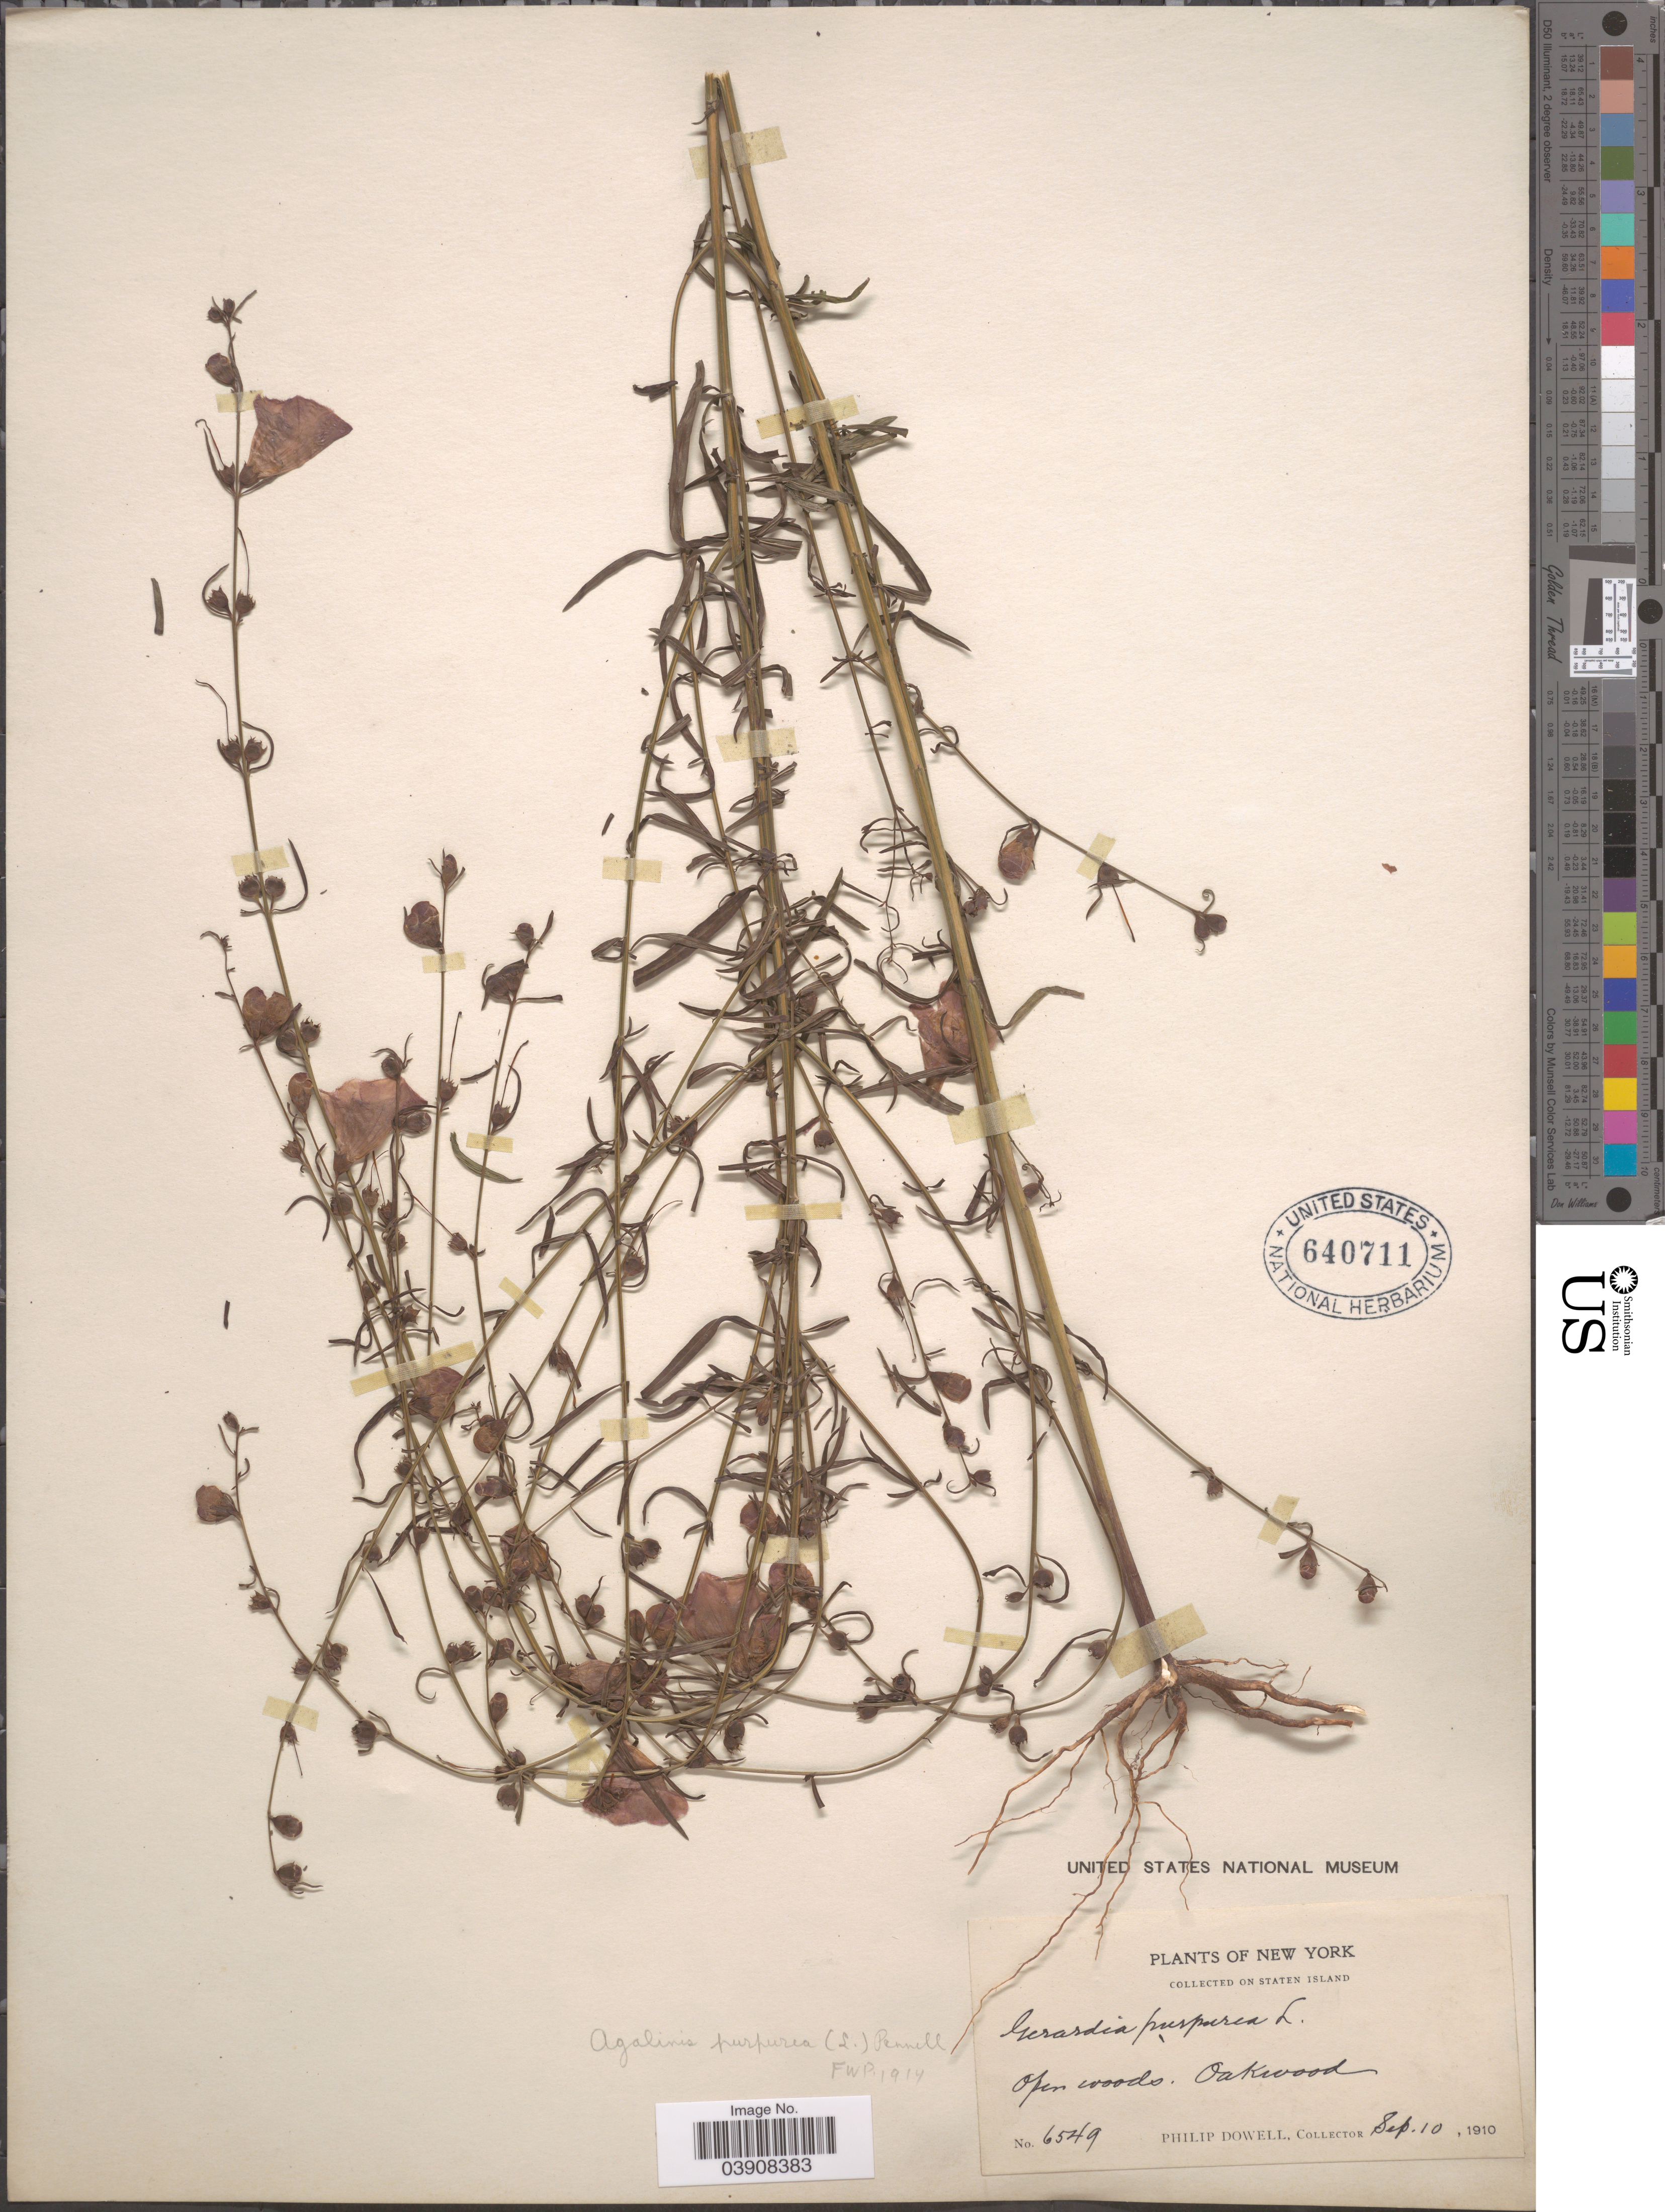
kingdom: Plantae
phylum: Tracheophyta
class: Magnoliopsida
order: Lamiales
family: Orobanchaceae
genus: Agalinis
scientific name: Agalinis purpurea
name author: (L.) Pennell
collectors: P. Dowell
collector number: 6549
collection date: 1910-09-10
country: United States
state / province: New York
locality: Staten Island. Open woods. Oakwood.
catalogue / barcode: US 640711